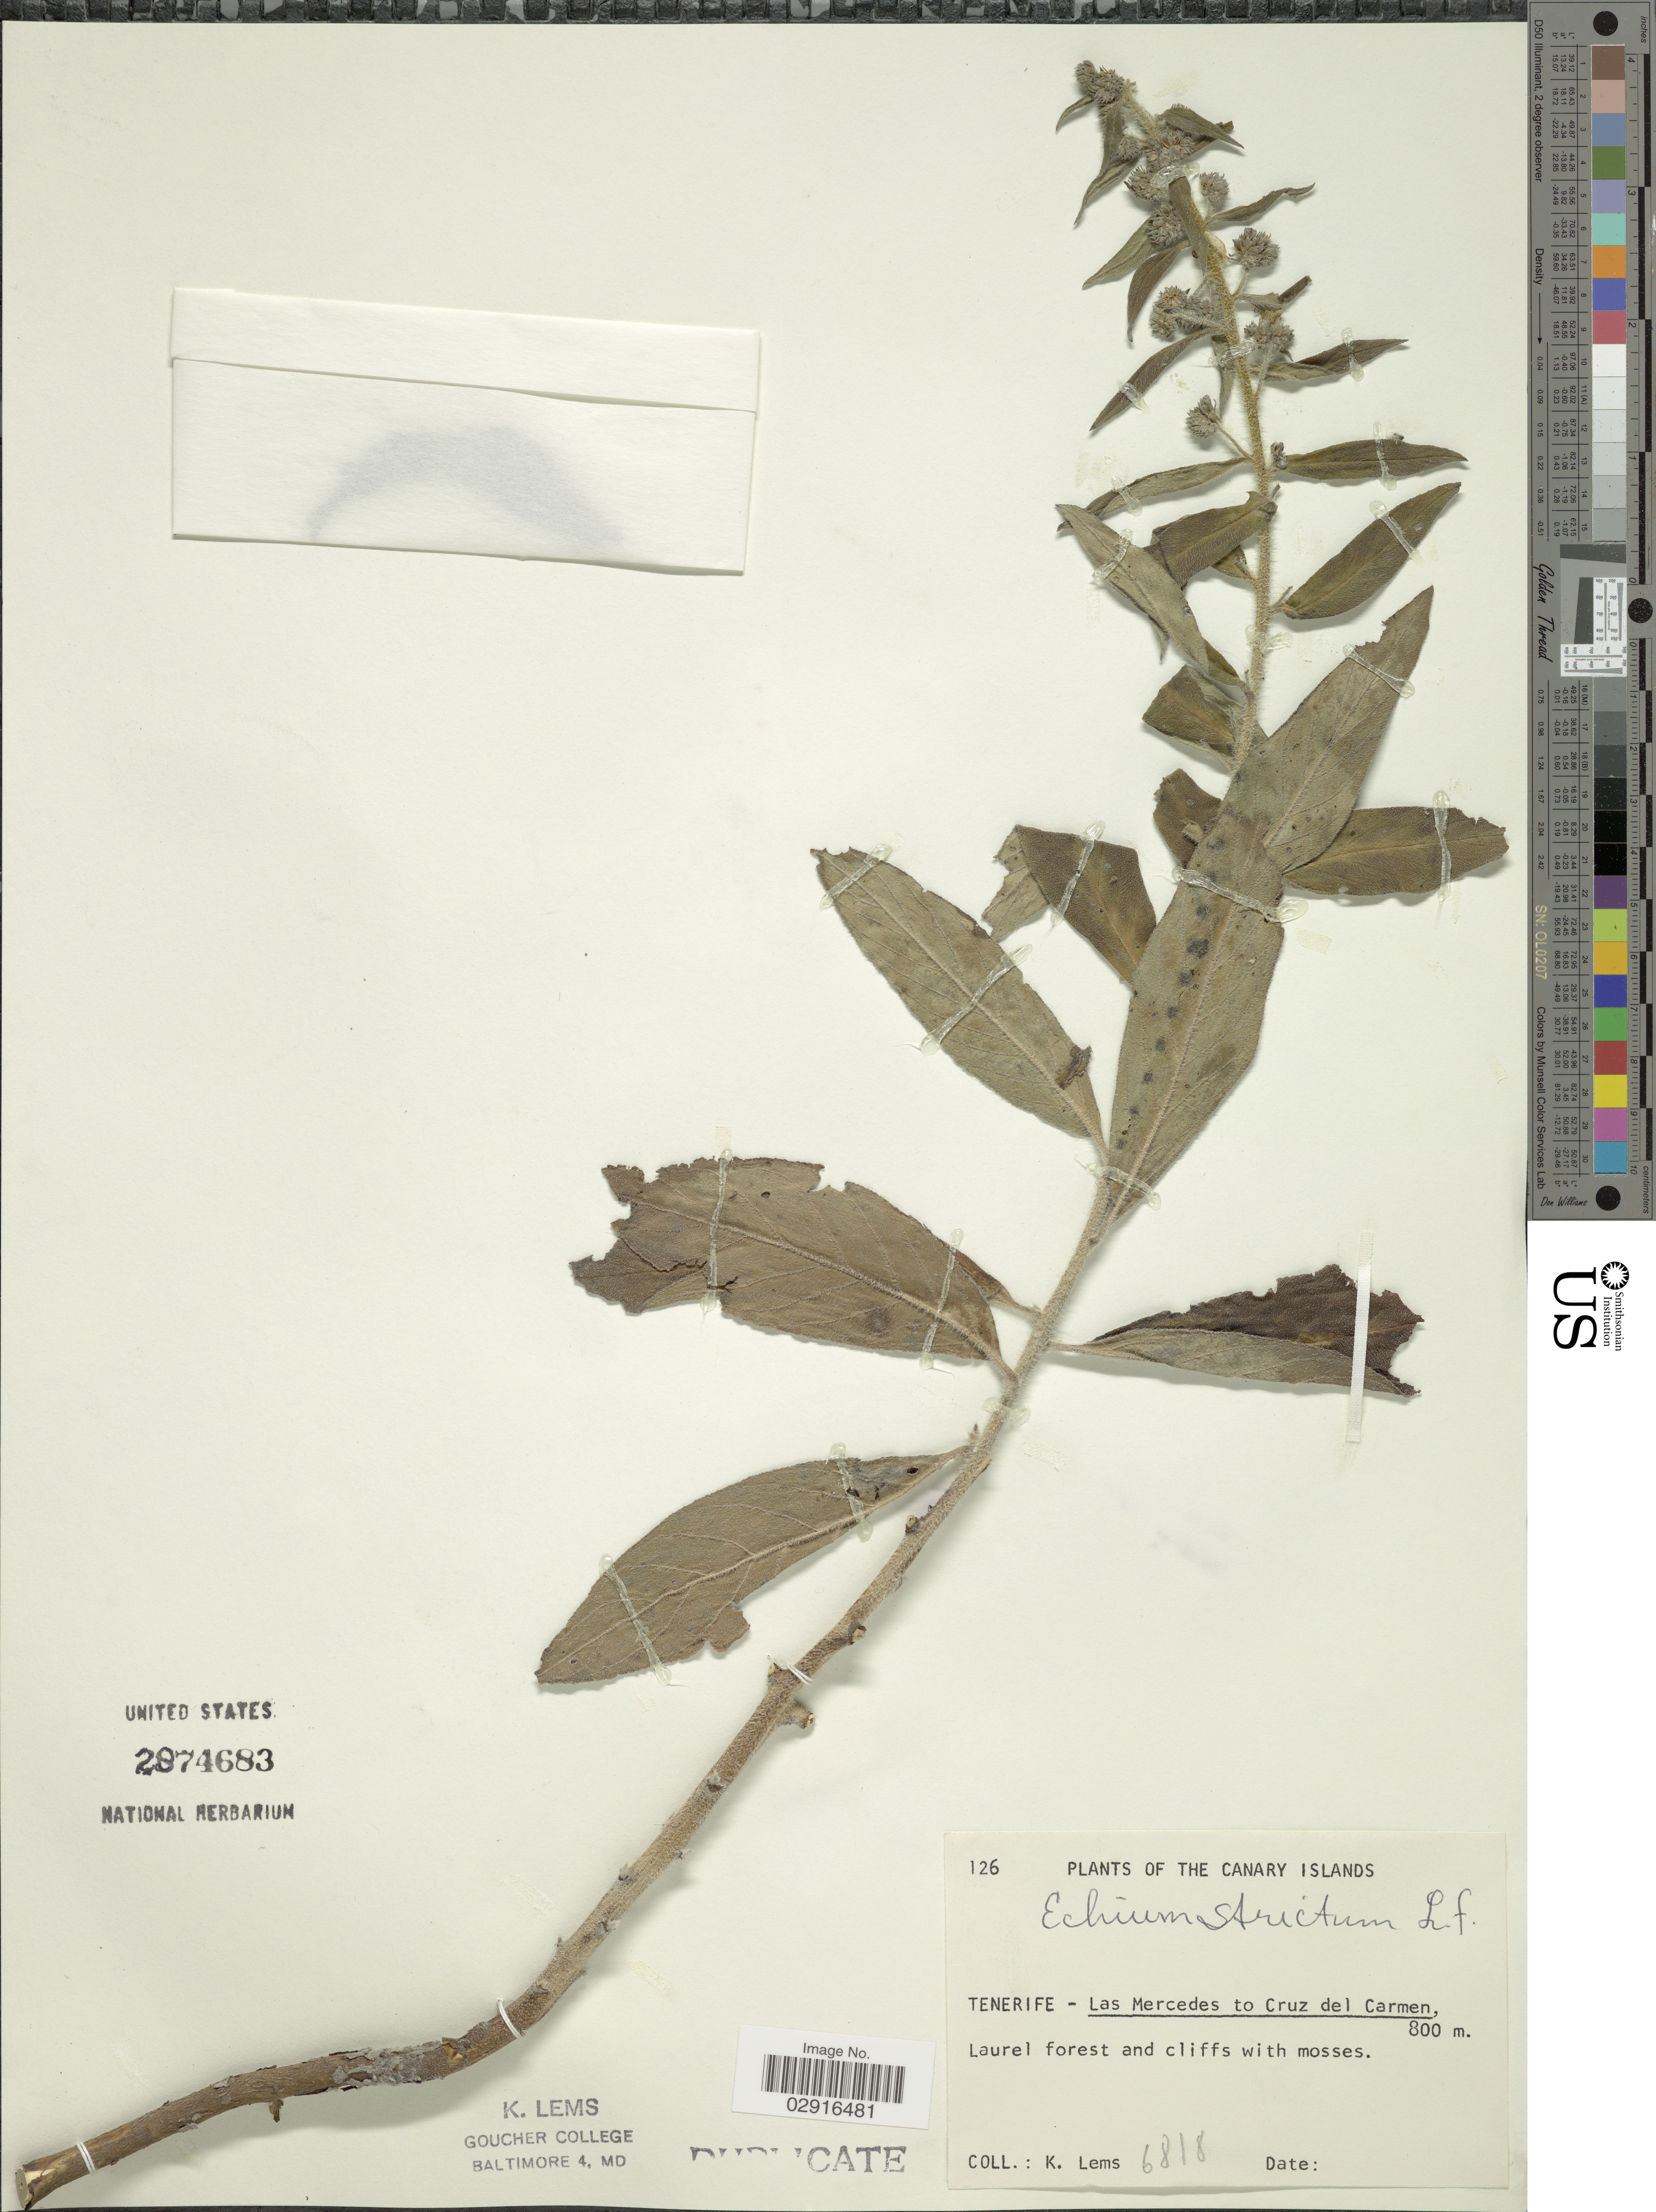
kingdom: Plantae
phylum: Tracheophyta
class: Magnoliopsida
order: Boraginales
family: Boraginaceae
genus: Echium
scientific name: Echium strictum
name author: L. f.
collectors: K. Lems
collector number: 6818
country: Spain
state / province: Canarias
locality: The Canary Islands. Tenerife - Las Mercedes to Cruz del Carmen.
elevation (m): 800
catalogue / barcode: US 2874683